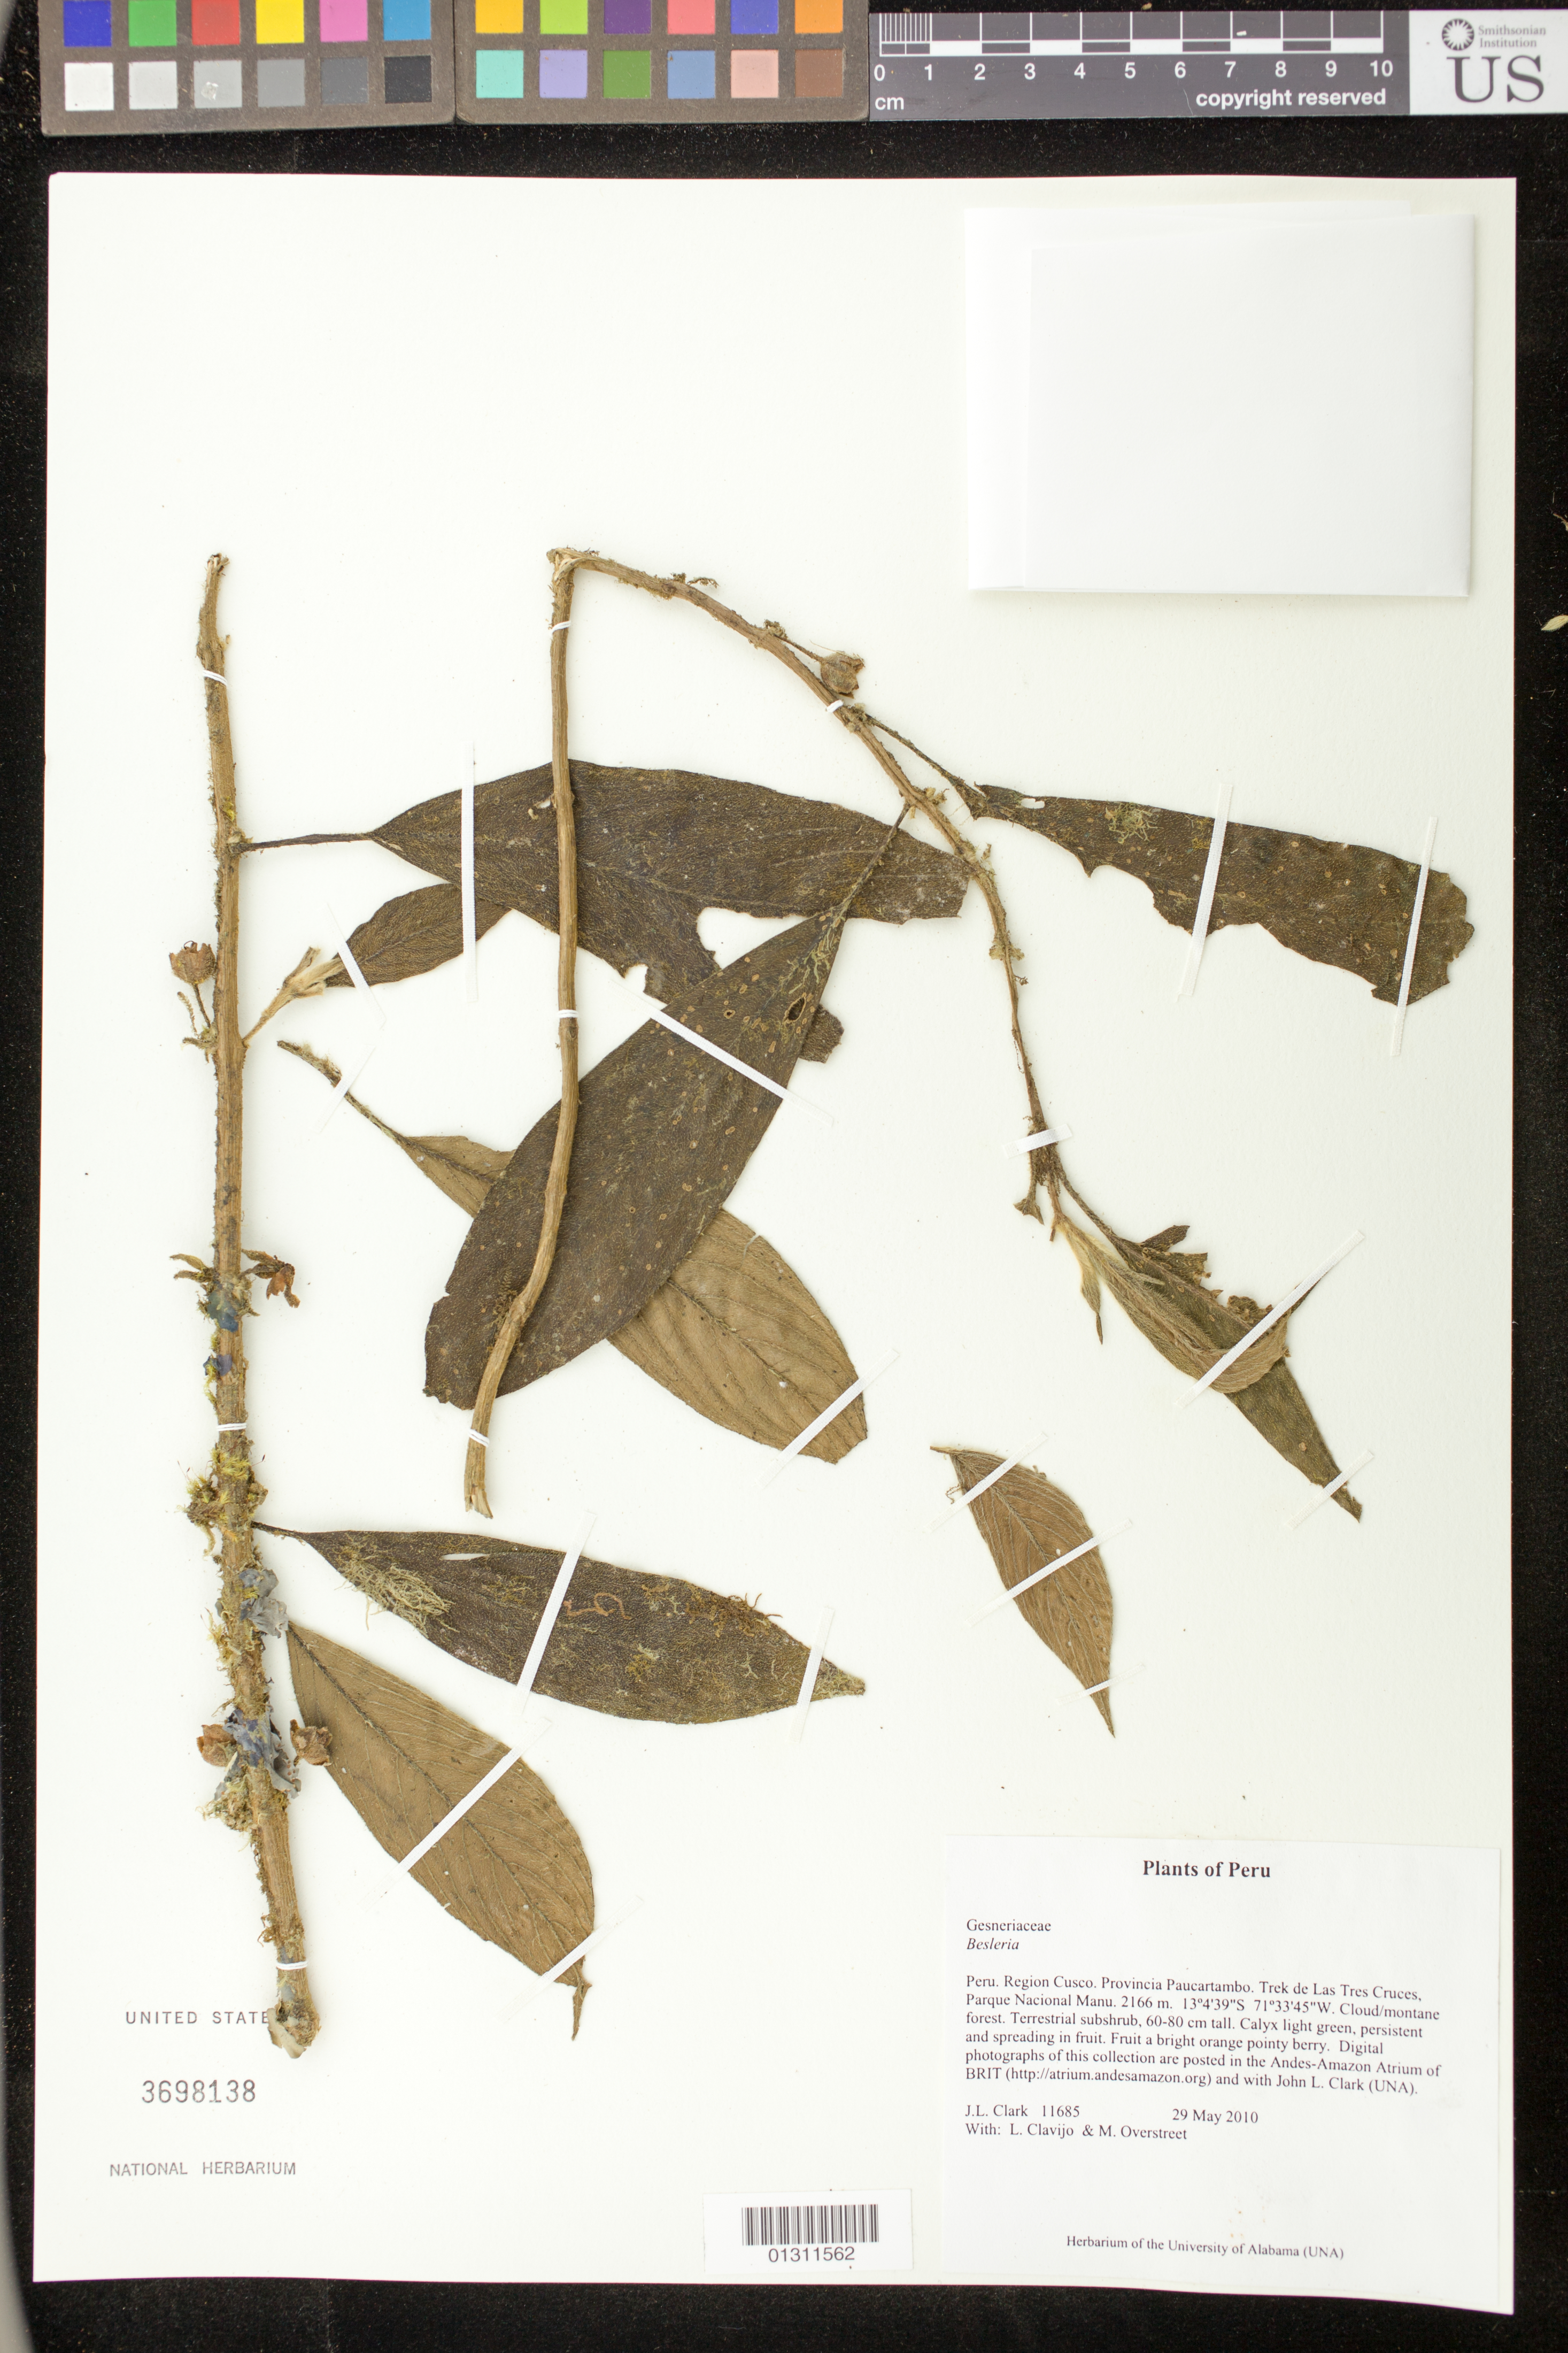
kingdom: Plantae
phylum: Tracheophyta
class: Magnoliopsida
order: Lamiales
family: Gesneriaceae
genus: Besleria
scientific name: Besleria sp.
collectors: J. L. Clark, L. Clavijo & M. Overstreet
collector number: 11685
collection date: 2010-05-29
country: Peru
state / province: Cusco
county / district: Paucartambo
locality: Trek de Las Tres Cruces, Parque nacional Manu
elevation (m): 2166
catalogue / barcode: US 3698138